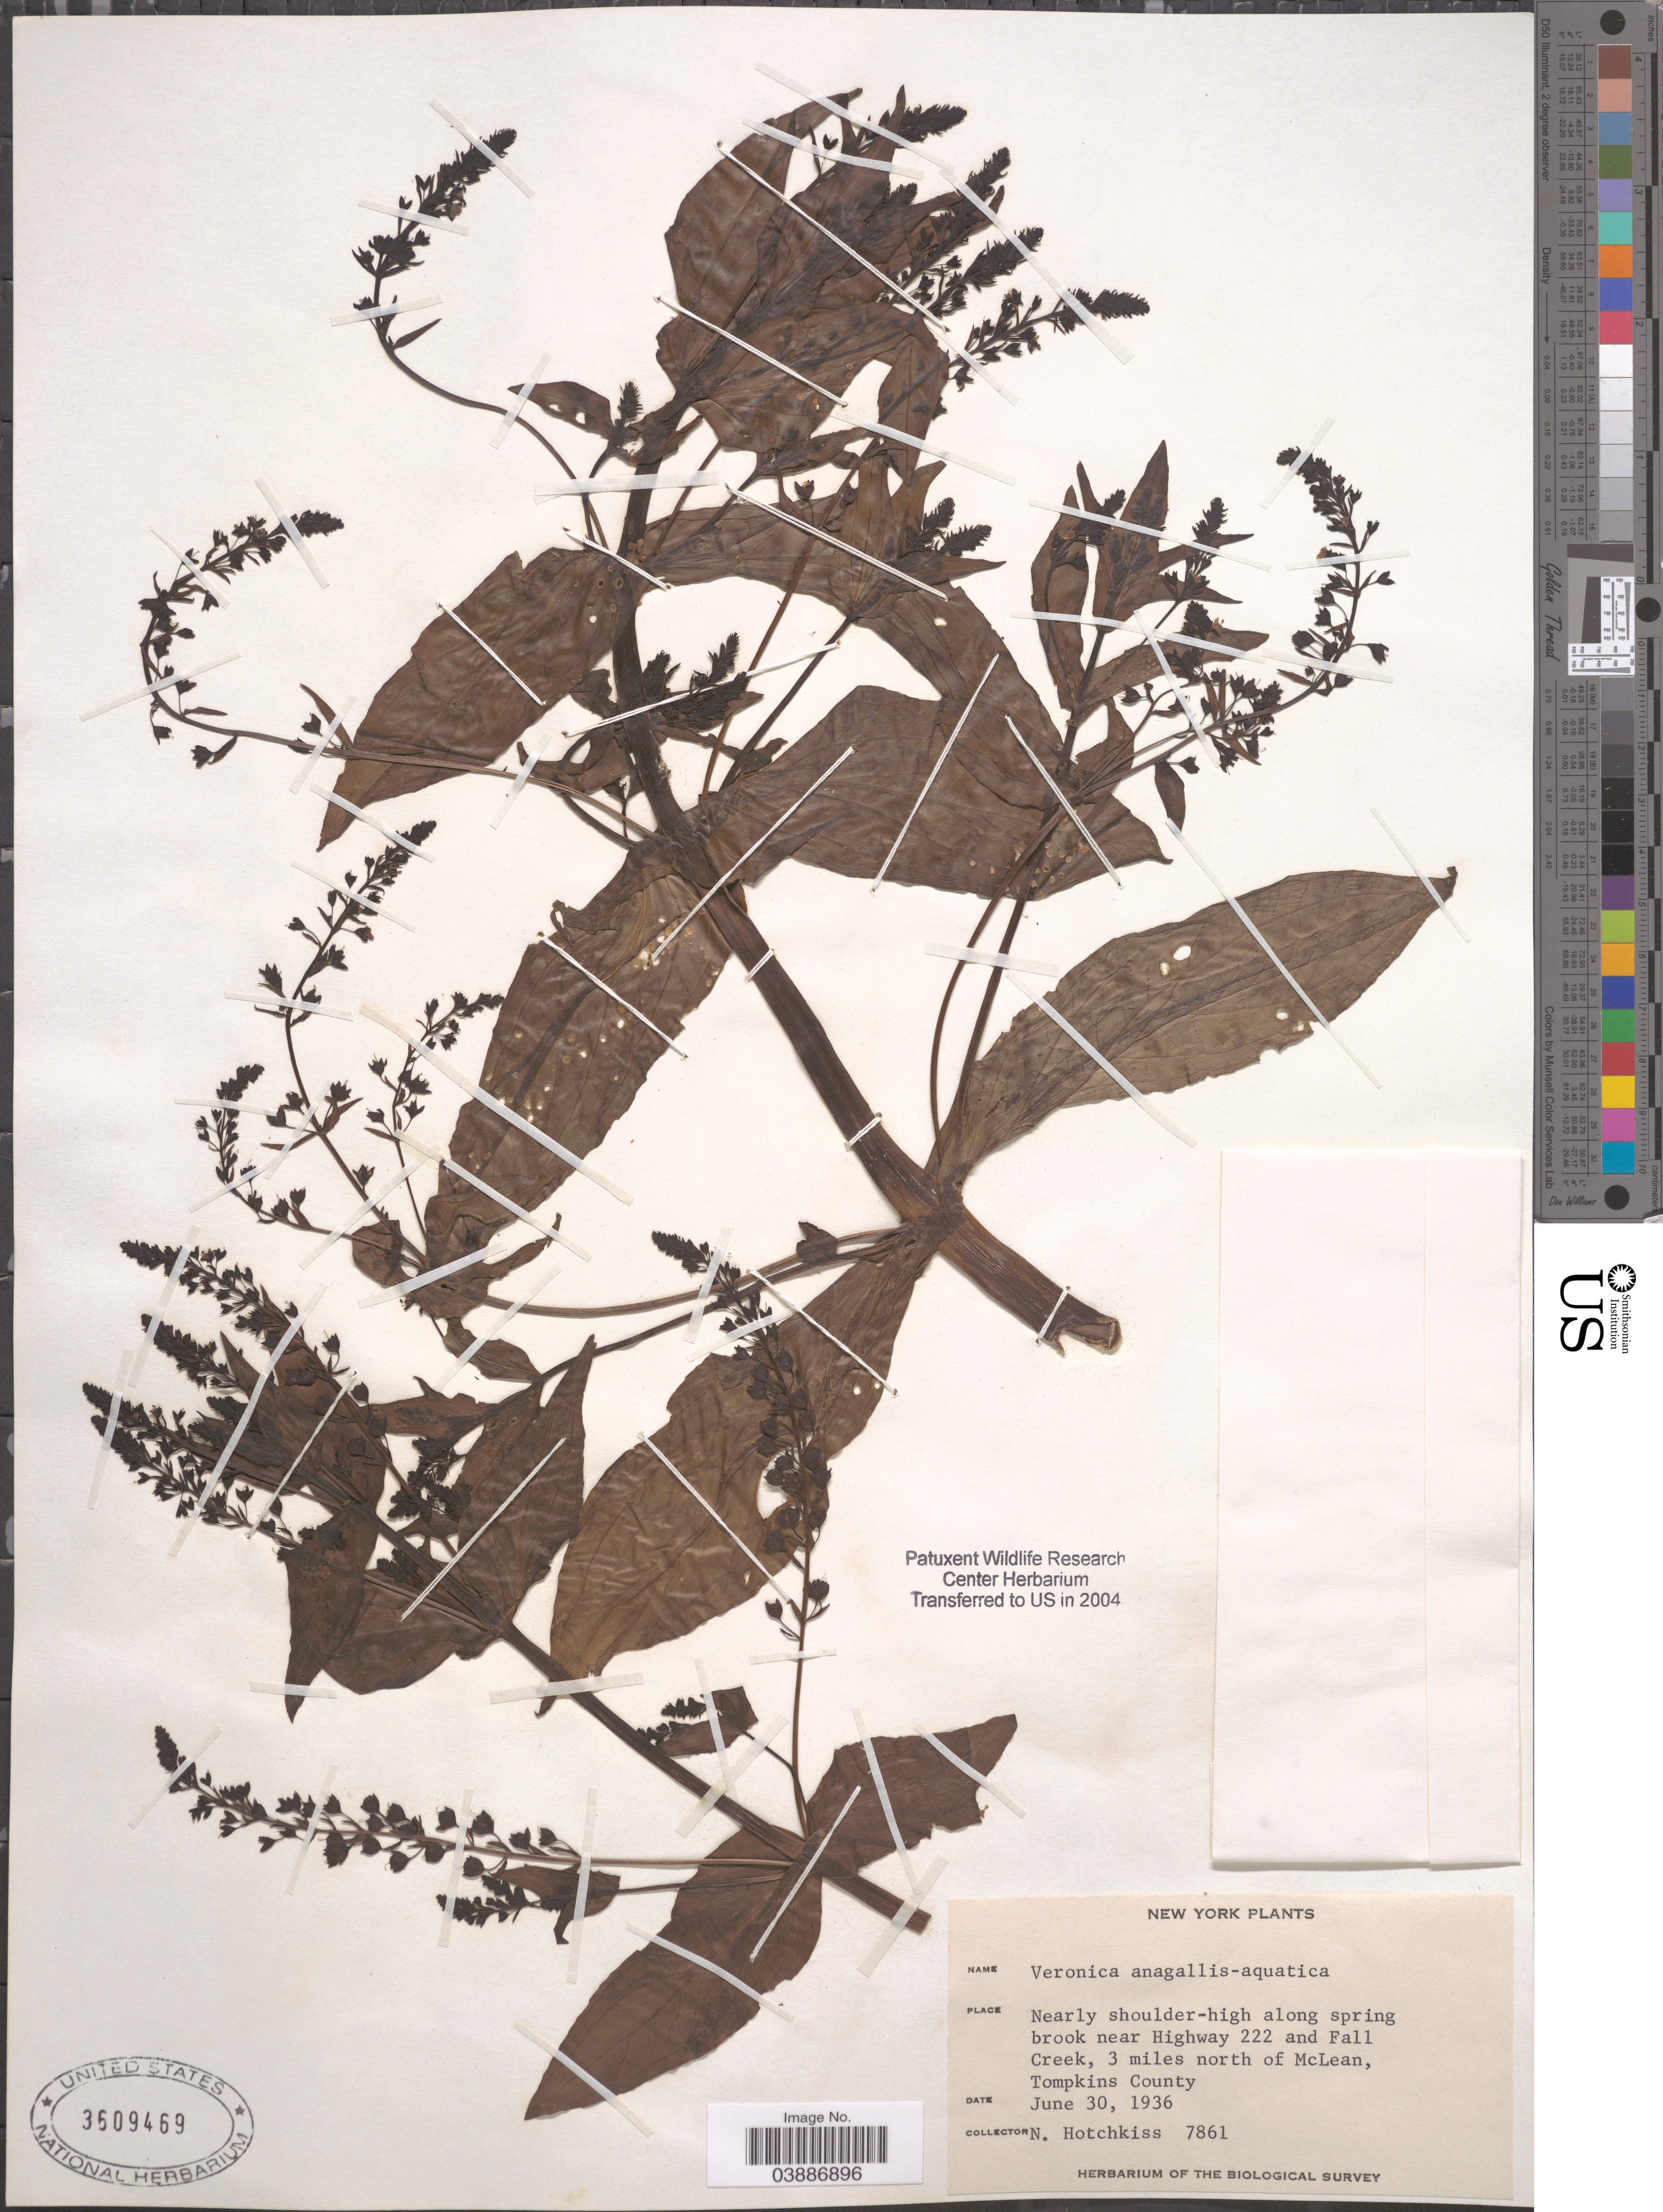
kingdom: Plantae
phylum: Tracheophyta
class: Magnoliopsida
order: Lamiales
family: Plantaginaceae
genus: Veronica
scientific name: Veronica anagallis-aquatica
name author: L.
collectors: N. Hotchkiss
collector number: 7861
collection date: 1936-06-30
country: United States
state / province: New York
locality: Nearly shoulder-high along spring brook near Highway 222 and Fall Creek, 3 miles north of McLean, Tompkins County.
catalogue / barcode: US 3609469